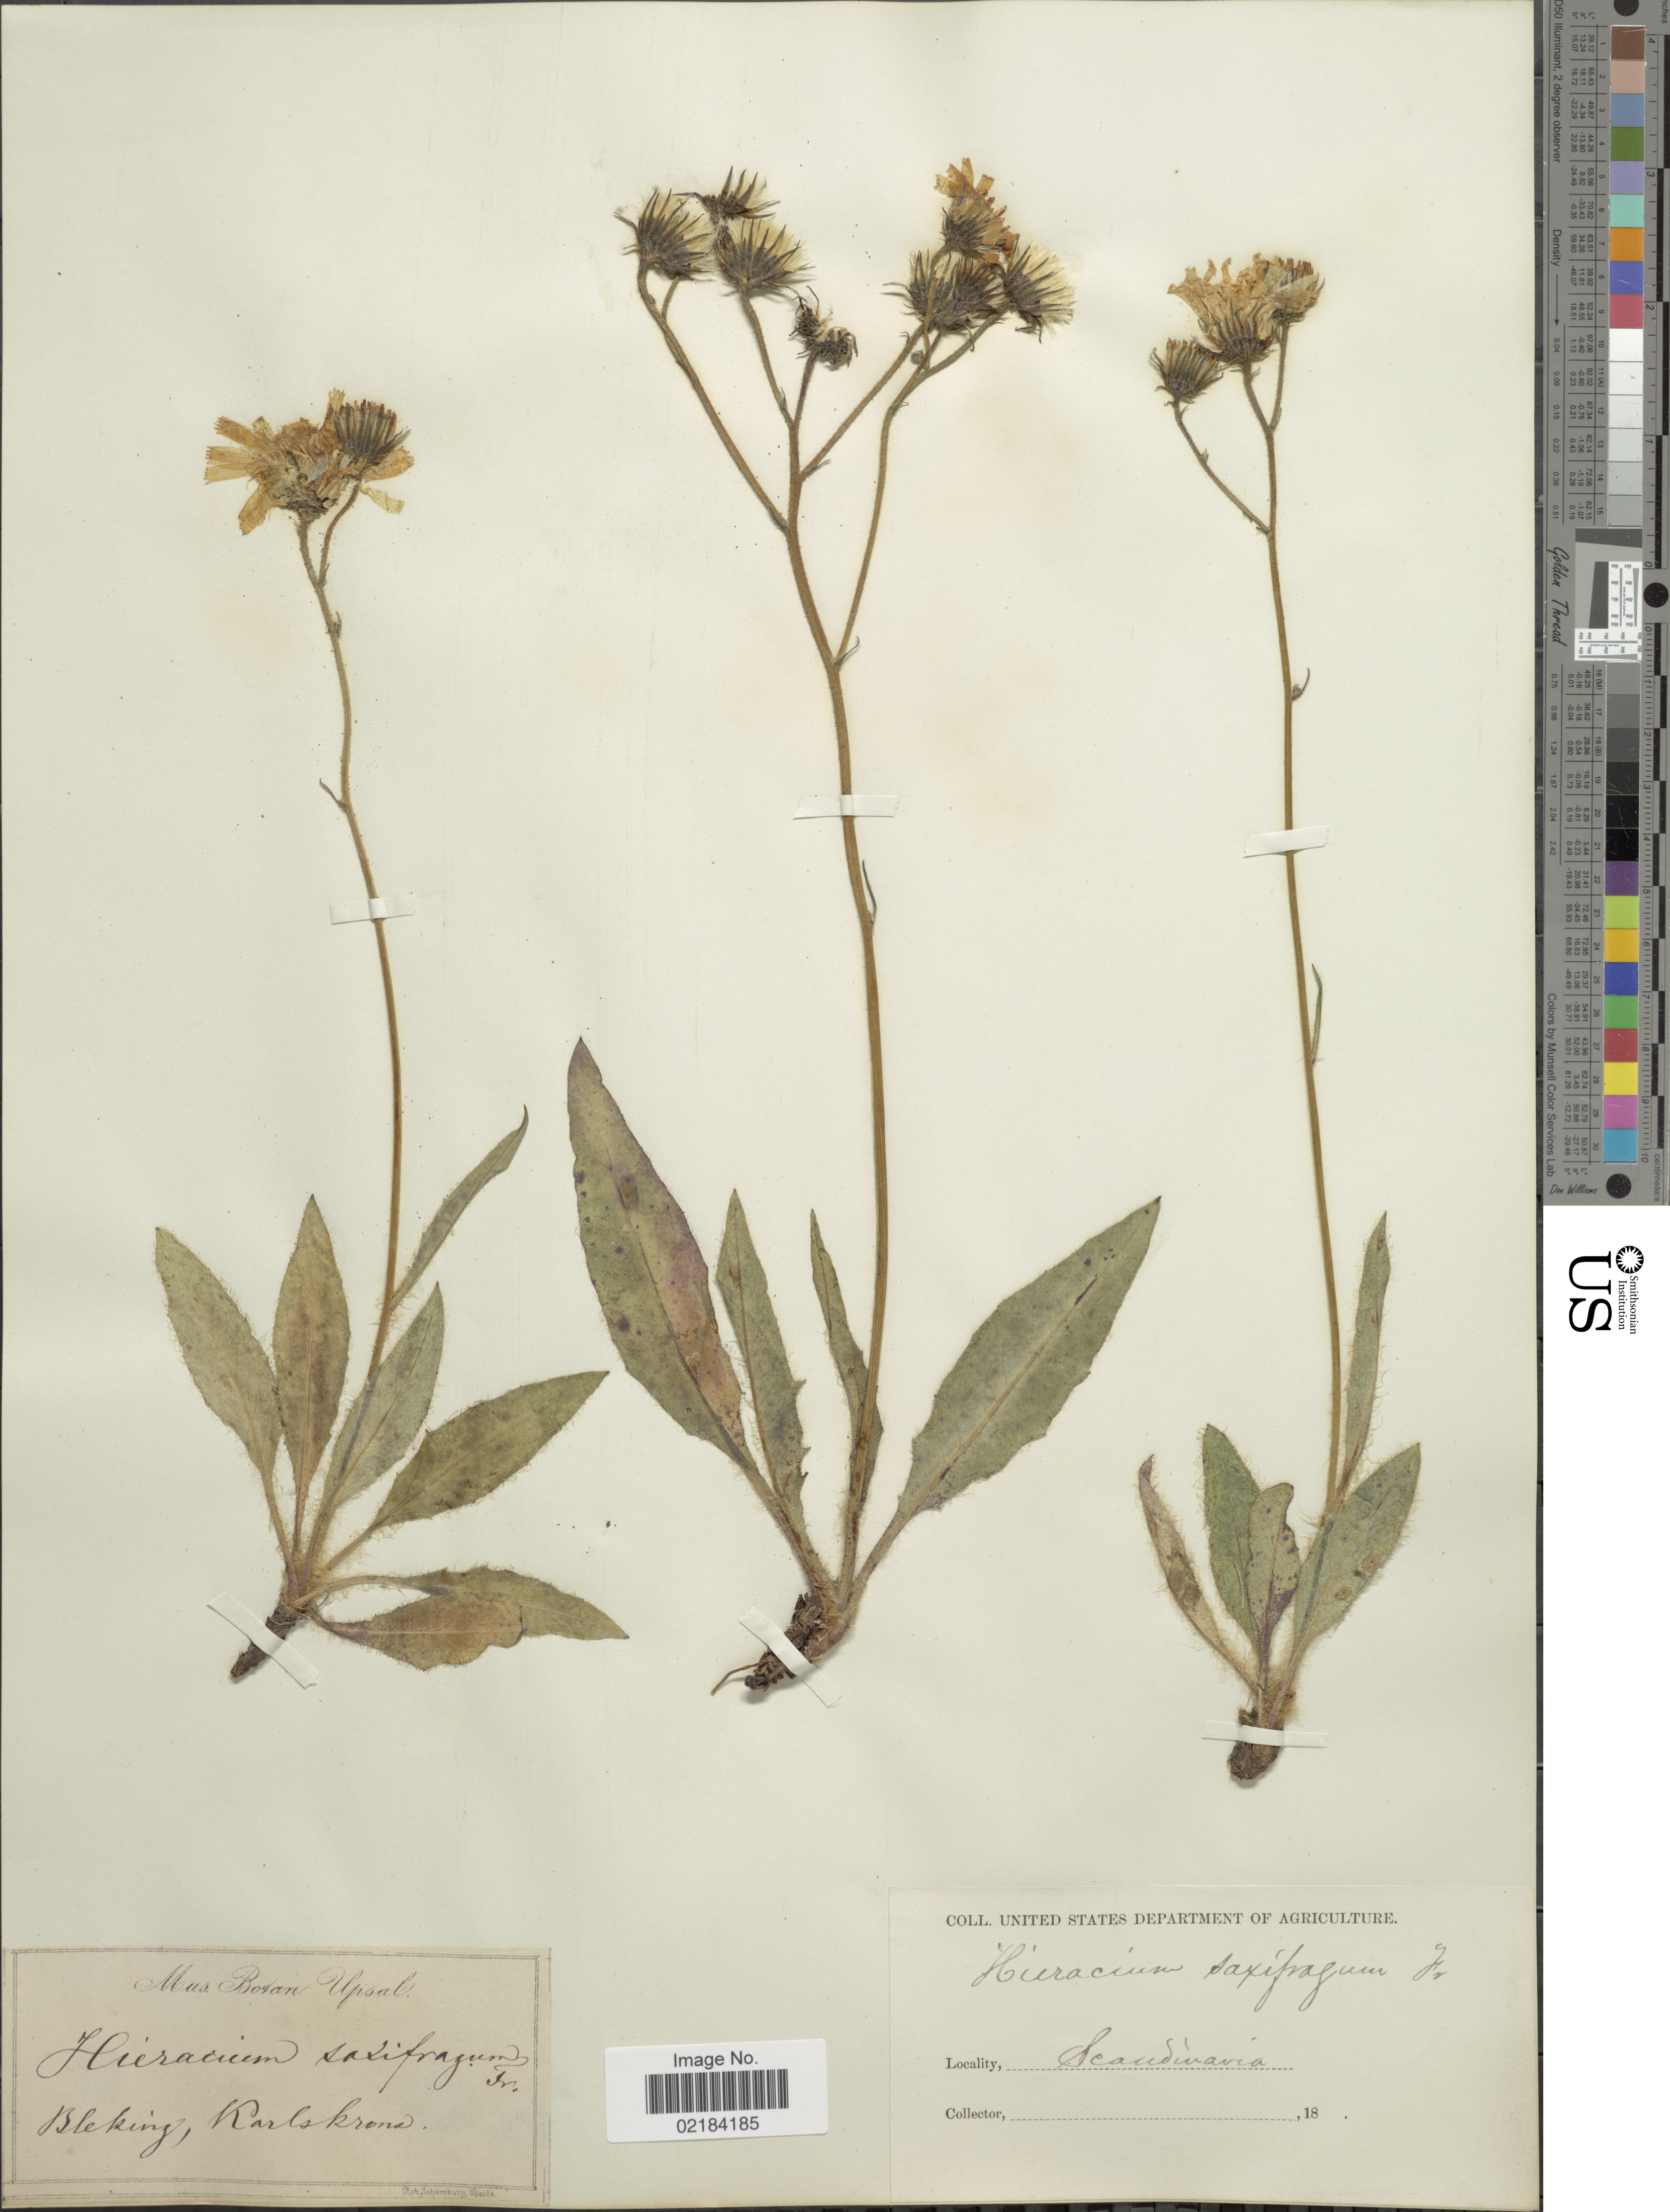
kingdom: Plantae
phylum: Tracheophyta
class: Magnoliopsida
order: Asterales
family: Asteraceae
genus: Hieracium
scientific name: Hieracium saxifragum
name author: Fr.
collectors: United States Department of Agriculture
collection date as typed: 18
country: Sweden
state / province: Blekinge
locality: Bleking, Karlskrona.